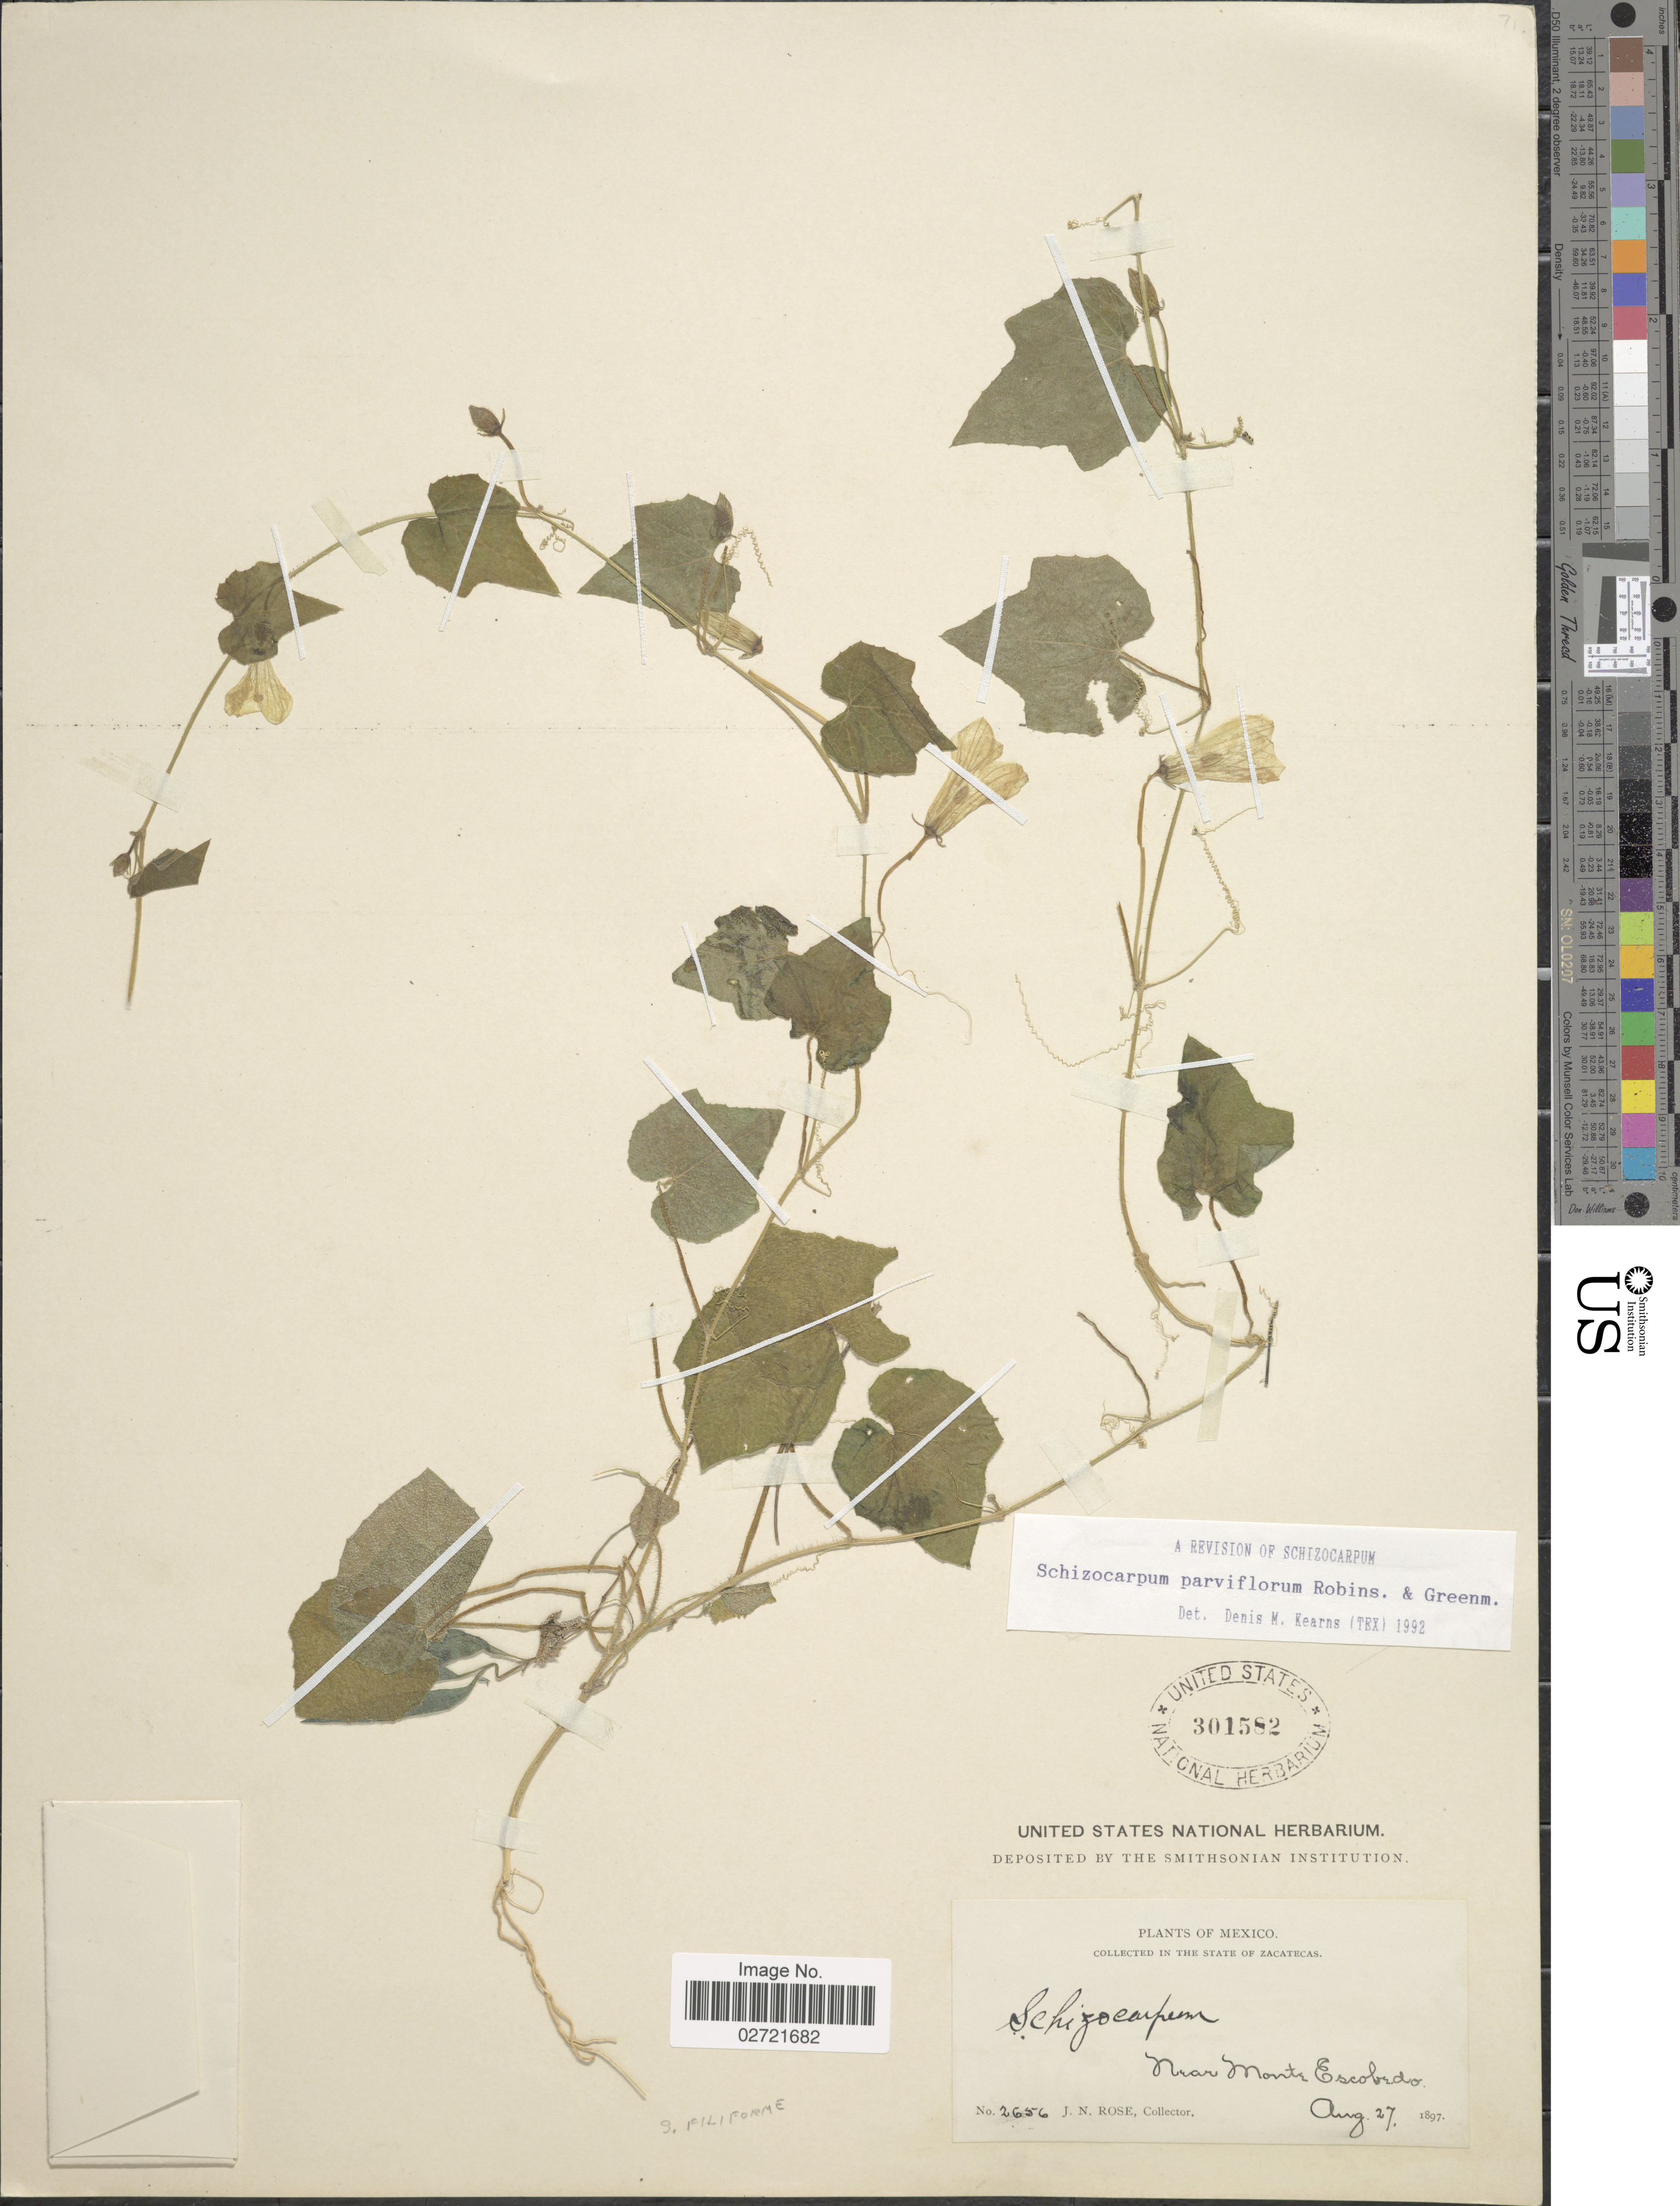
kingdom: Plantae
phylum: Tracheophyta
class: Magnoliopsida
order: Cucurbitales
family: Cucurbitaceae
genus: Schizocarpum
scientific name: Schizocarpum parviflorum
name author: B.L. Rob. & Greenm.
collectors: J. N. Rose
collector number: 2656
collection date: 1897-08-27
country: Mexico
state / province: Zacatecas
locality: Near Monte Escobedo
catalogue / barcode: US 301582